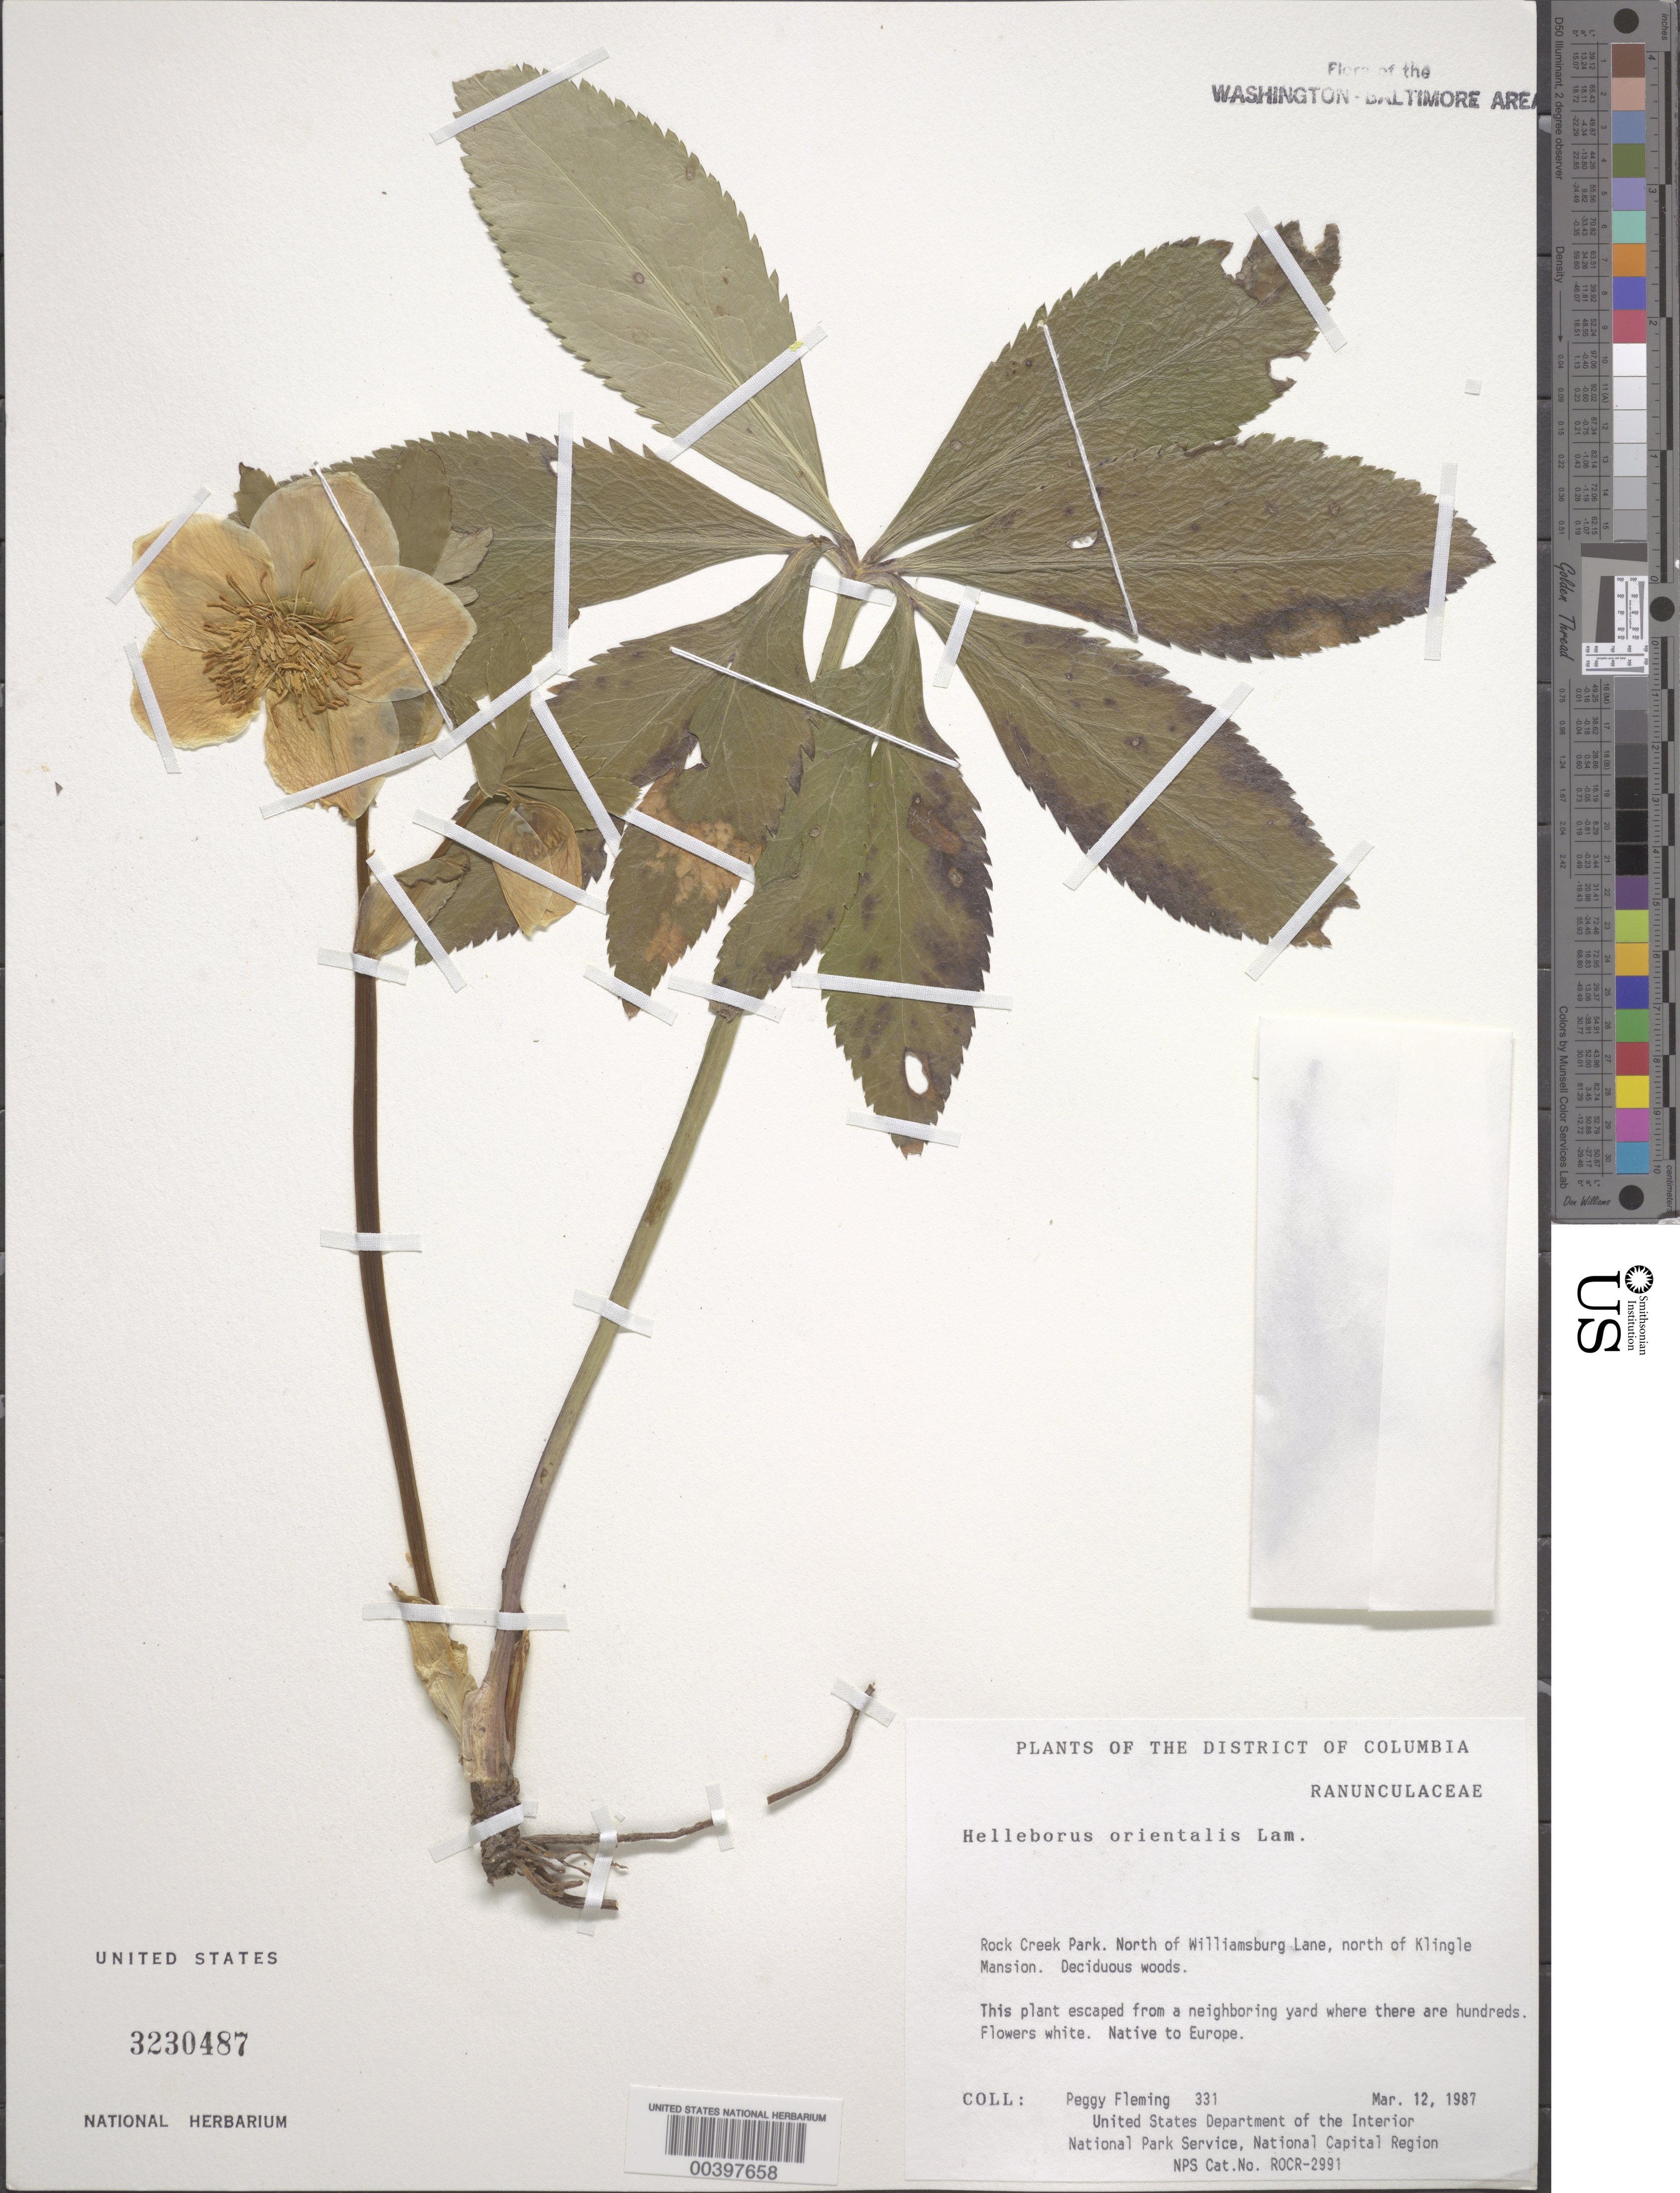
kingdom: Plantae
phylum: Tracheophyta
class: Magnoliopsida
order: Ranunculales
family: Ranunculaceae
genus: Helleborus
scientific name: Helleborus orientalis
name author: Lam.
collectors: P. Fleming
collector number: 331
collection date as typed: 12 Mar 1987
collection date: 1987-03-12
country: United States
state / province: District of Columbia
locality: Rock Creek Park, N of Williamsburg Lane, N of Klingle Mansion Rock Creek Park and Vicinity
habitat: Deciduous woods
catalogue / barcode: US 3230487